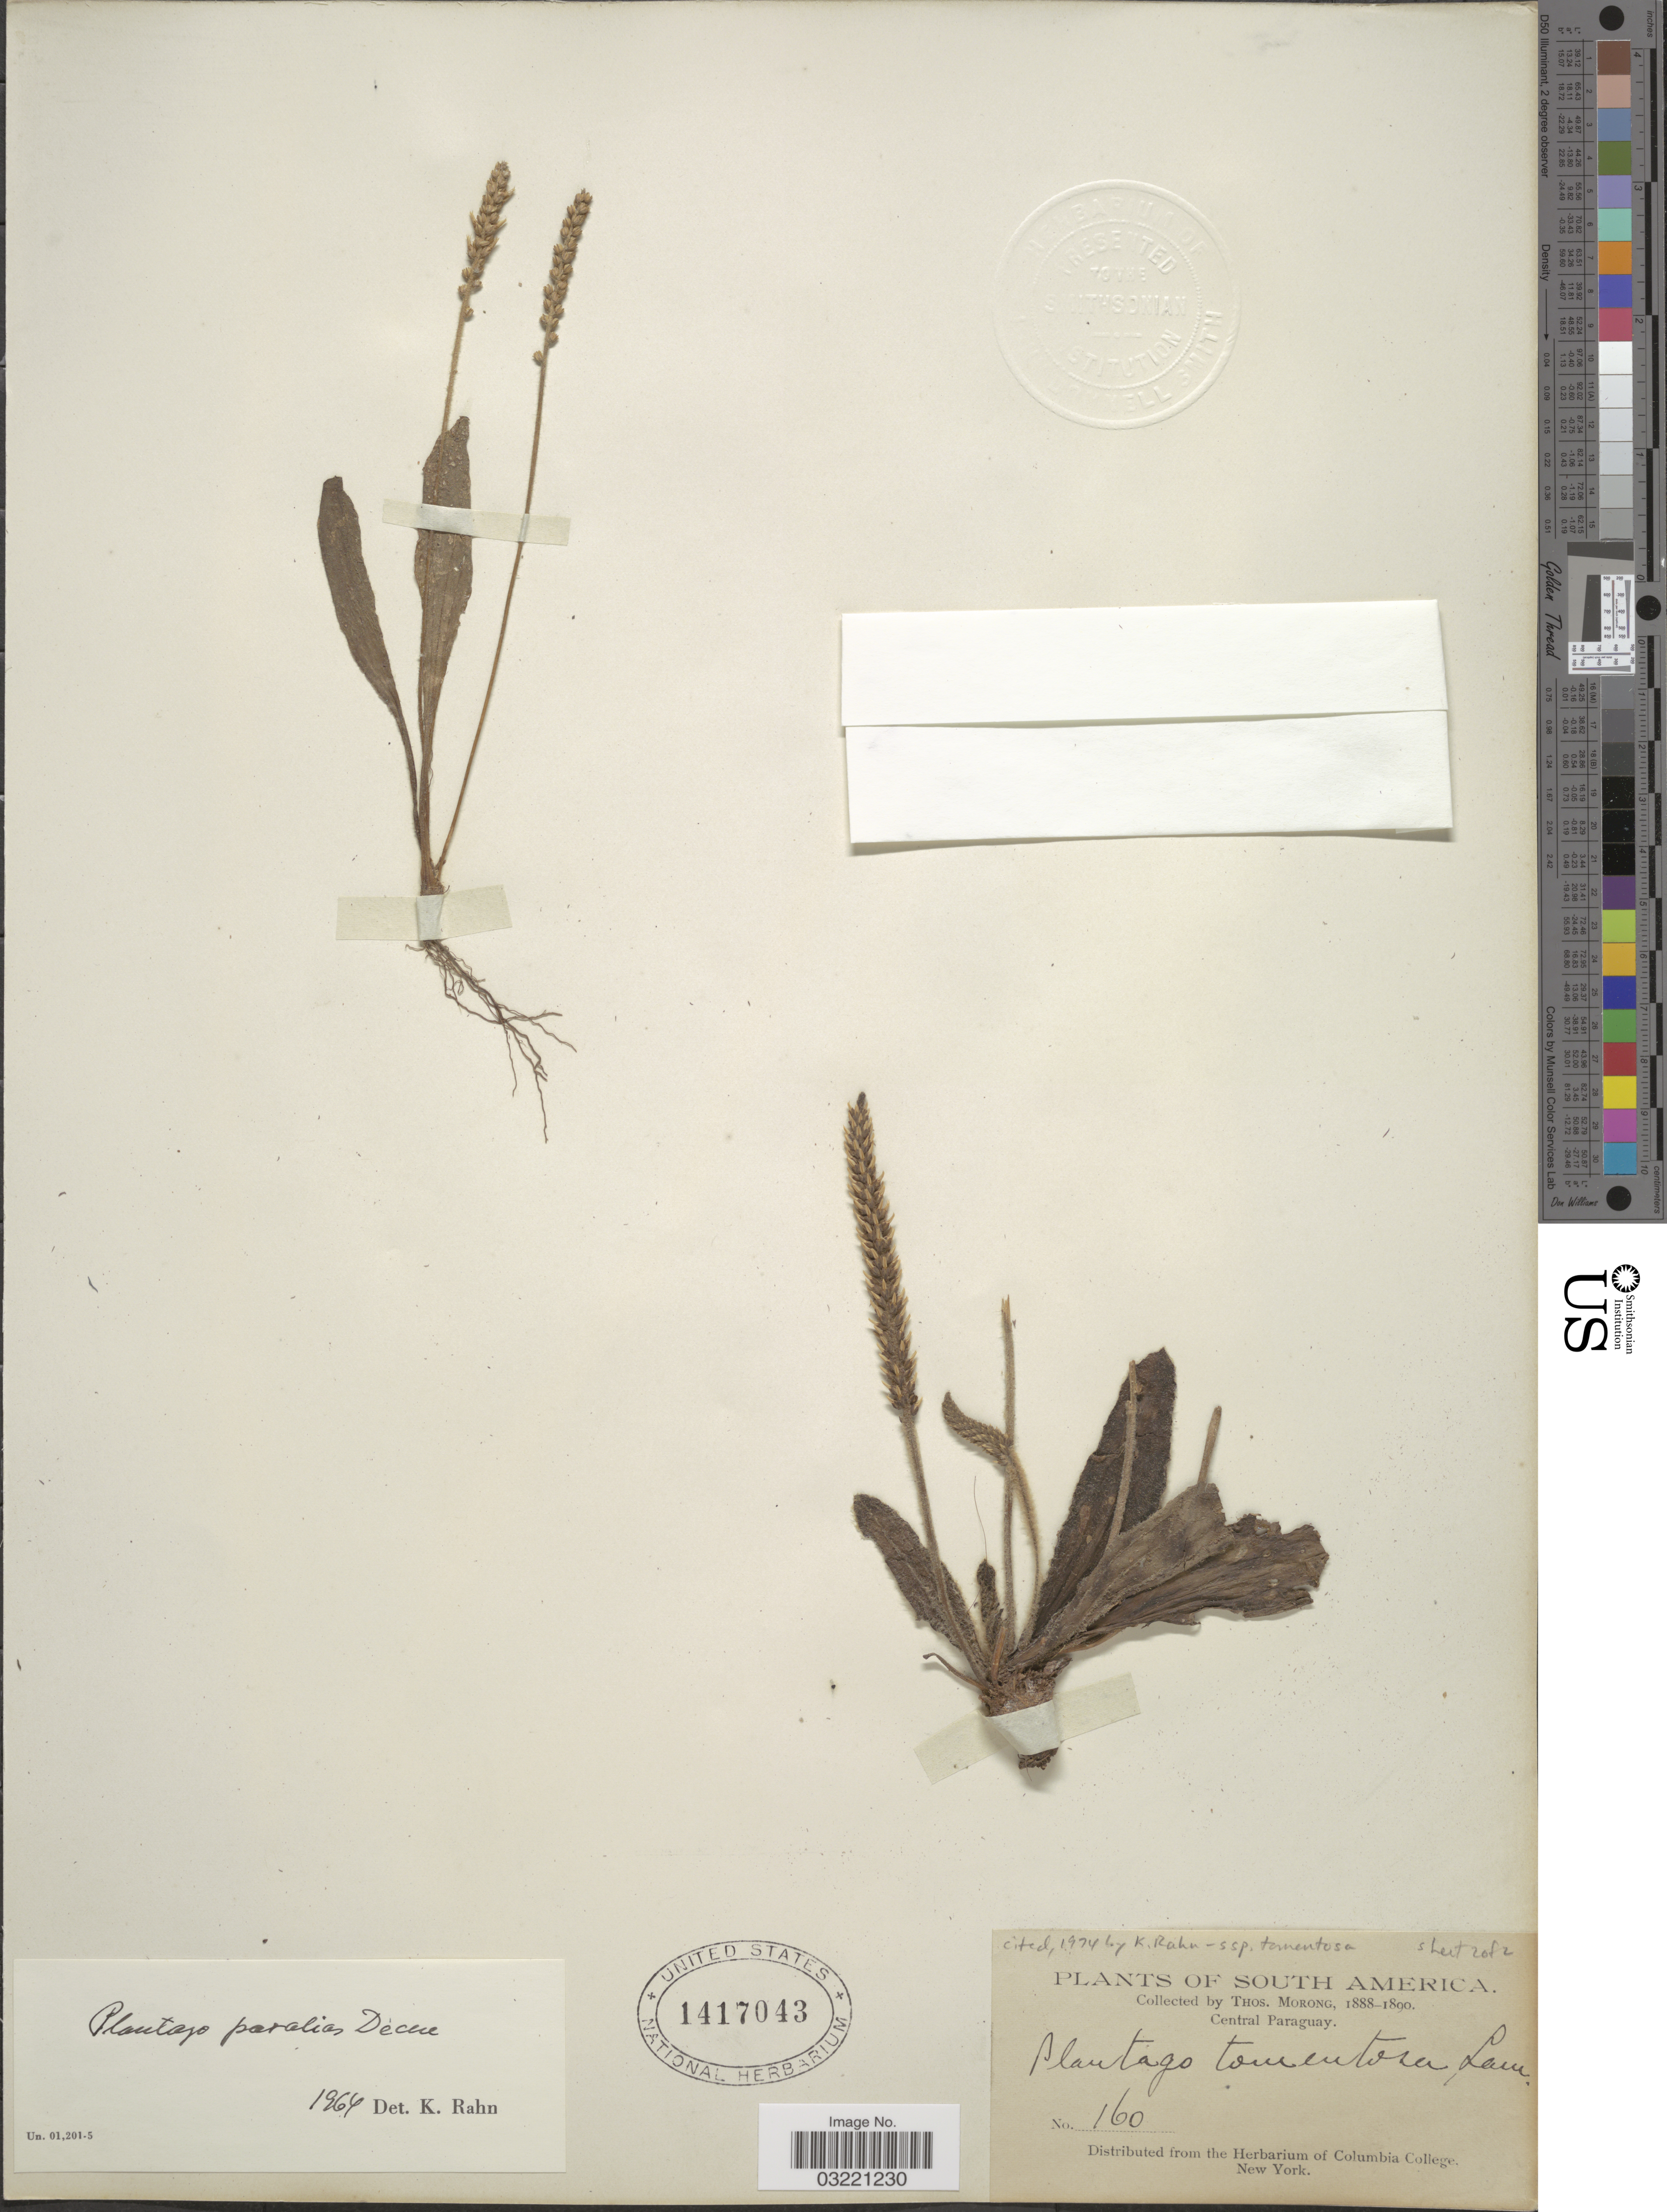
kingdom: Plantae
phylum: Tracheophyta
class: Magnoliopsida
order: Lamiales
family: Plantaginaceae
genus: Plantago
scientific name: Plantago tomentosa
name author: Lam.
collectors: ex herb. T. Morong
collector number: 160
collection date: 1888/1890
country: Paraguay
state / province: Central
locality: Central Paraguay.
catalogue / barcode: US 1417043